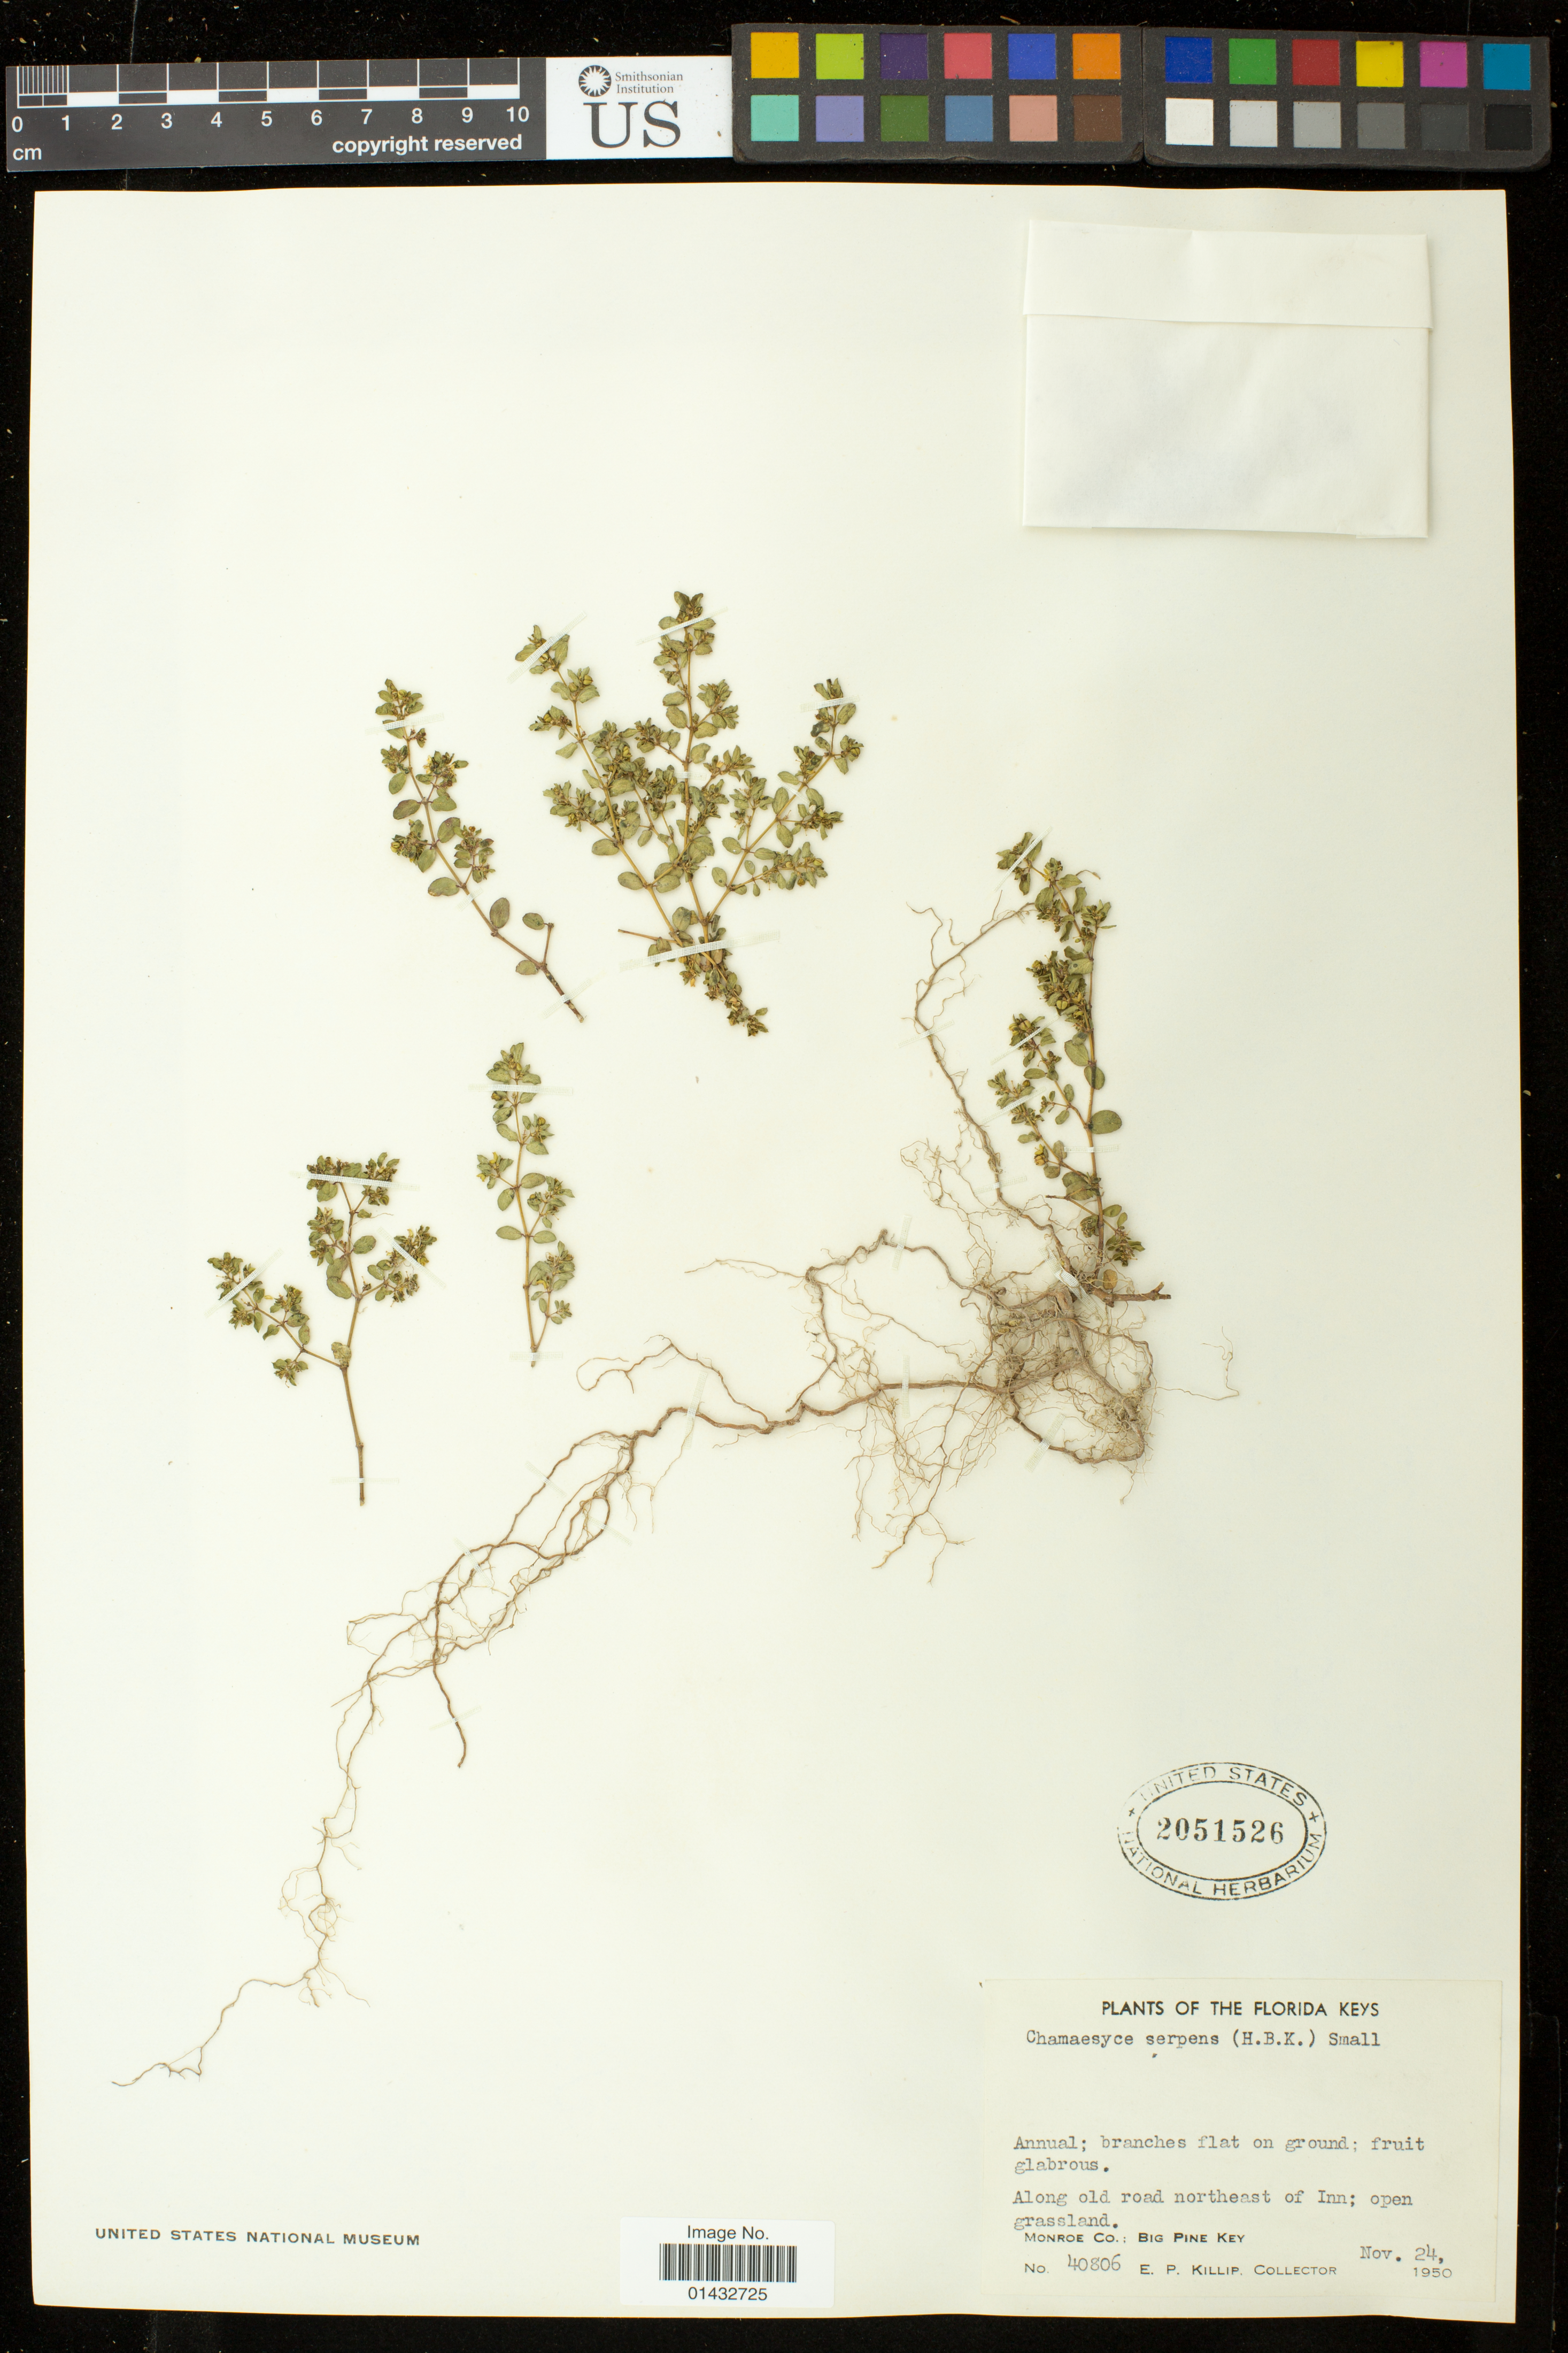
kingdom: Plantae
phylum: Tracheophyta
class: Magnoliopsida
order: Malpighiales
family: Euphorbiaceae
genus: Euphorbia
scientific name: Euphorbia blodgettii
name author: Engelm. ex Hitchc.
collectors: E. P. Killip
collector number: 40806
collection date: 1950-11-24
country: United States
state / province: Florida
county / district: Monroe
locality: Big Pine Key, along old road northeast of Inn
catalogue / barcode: US 2051526